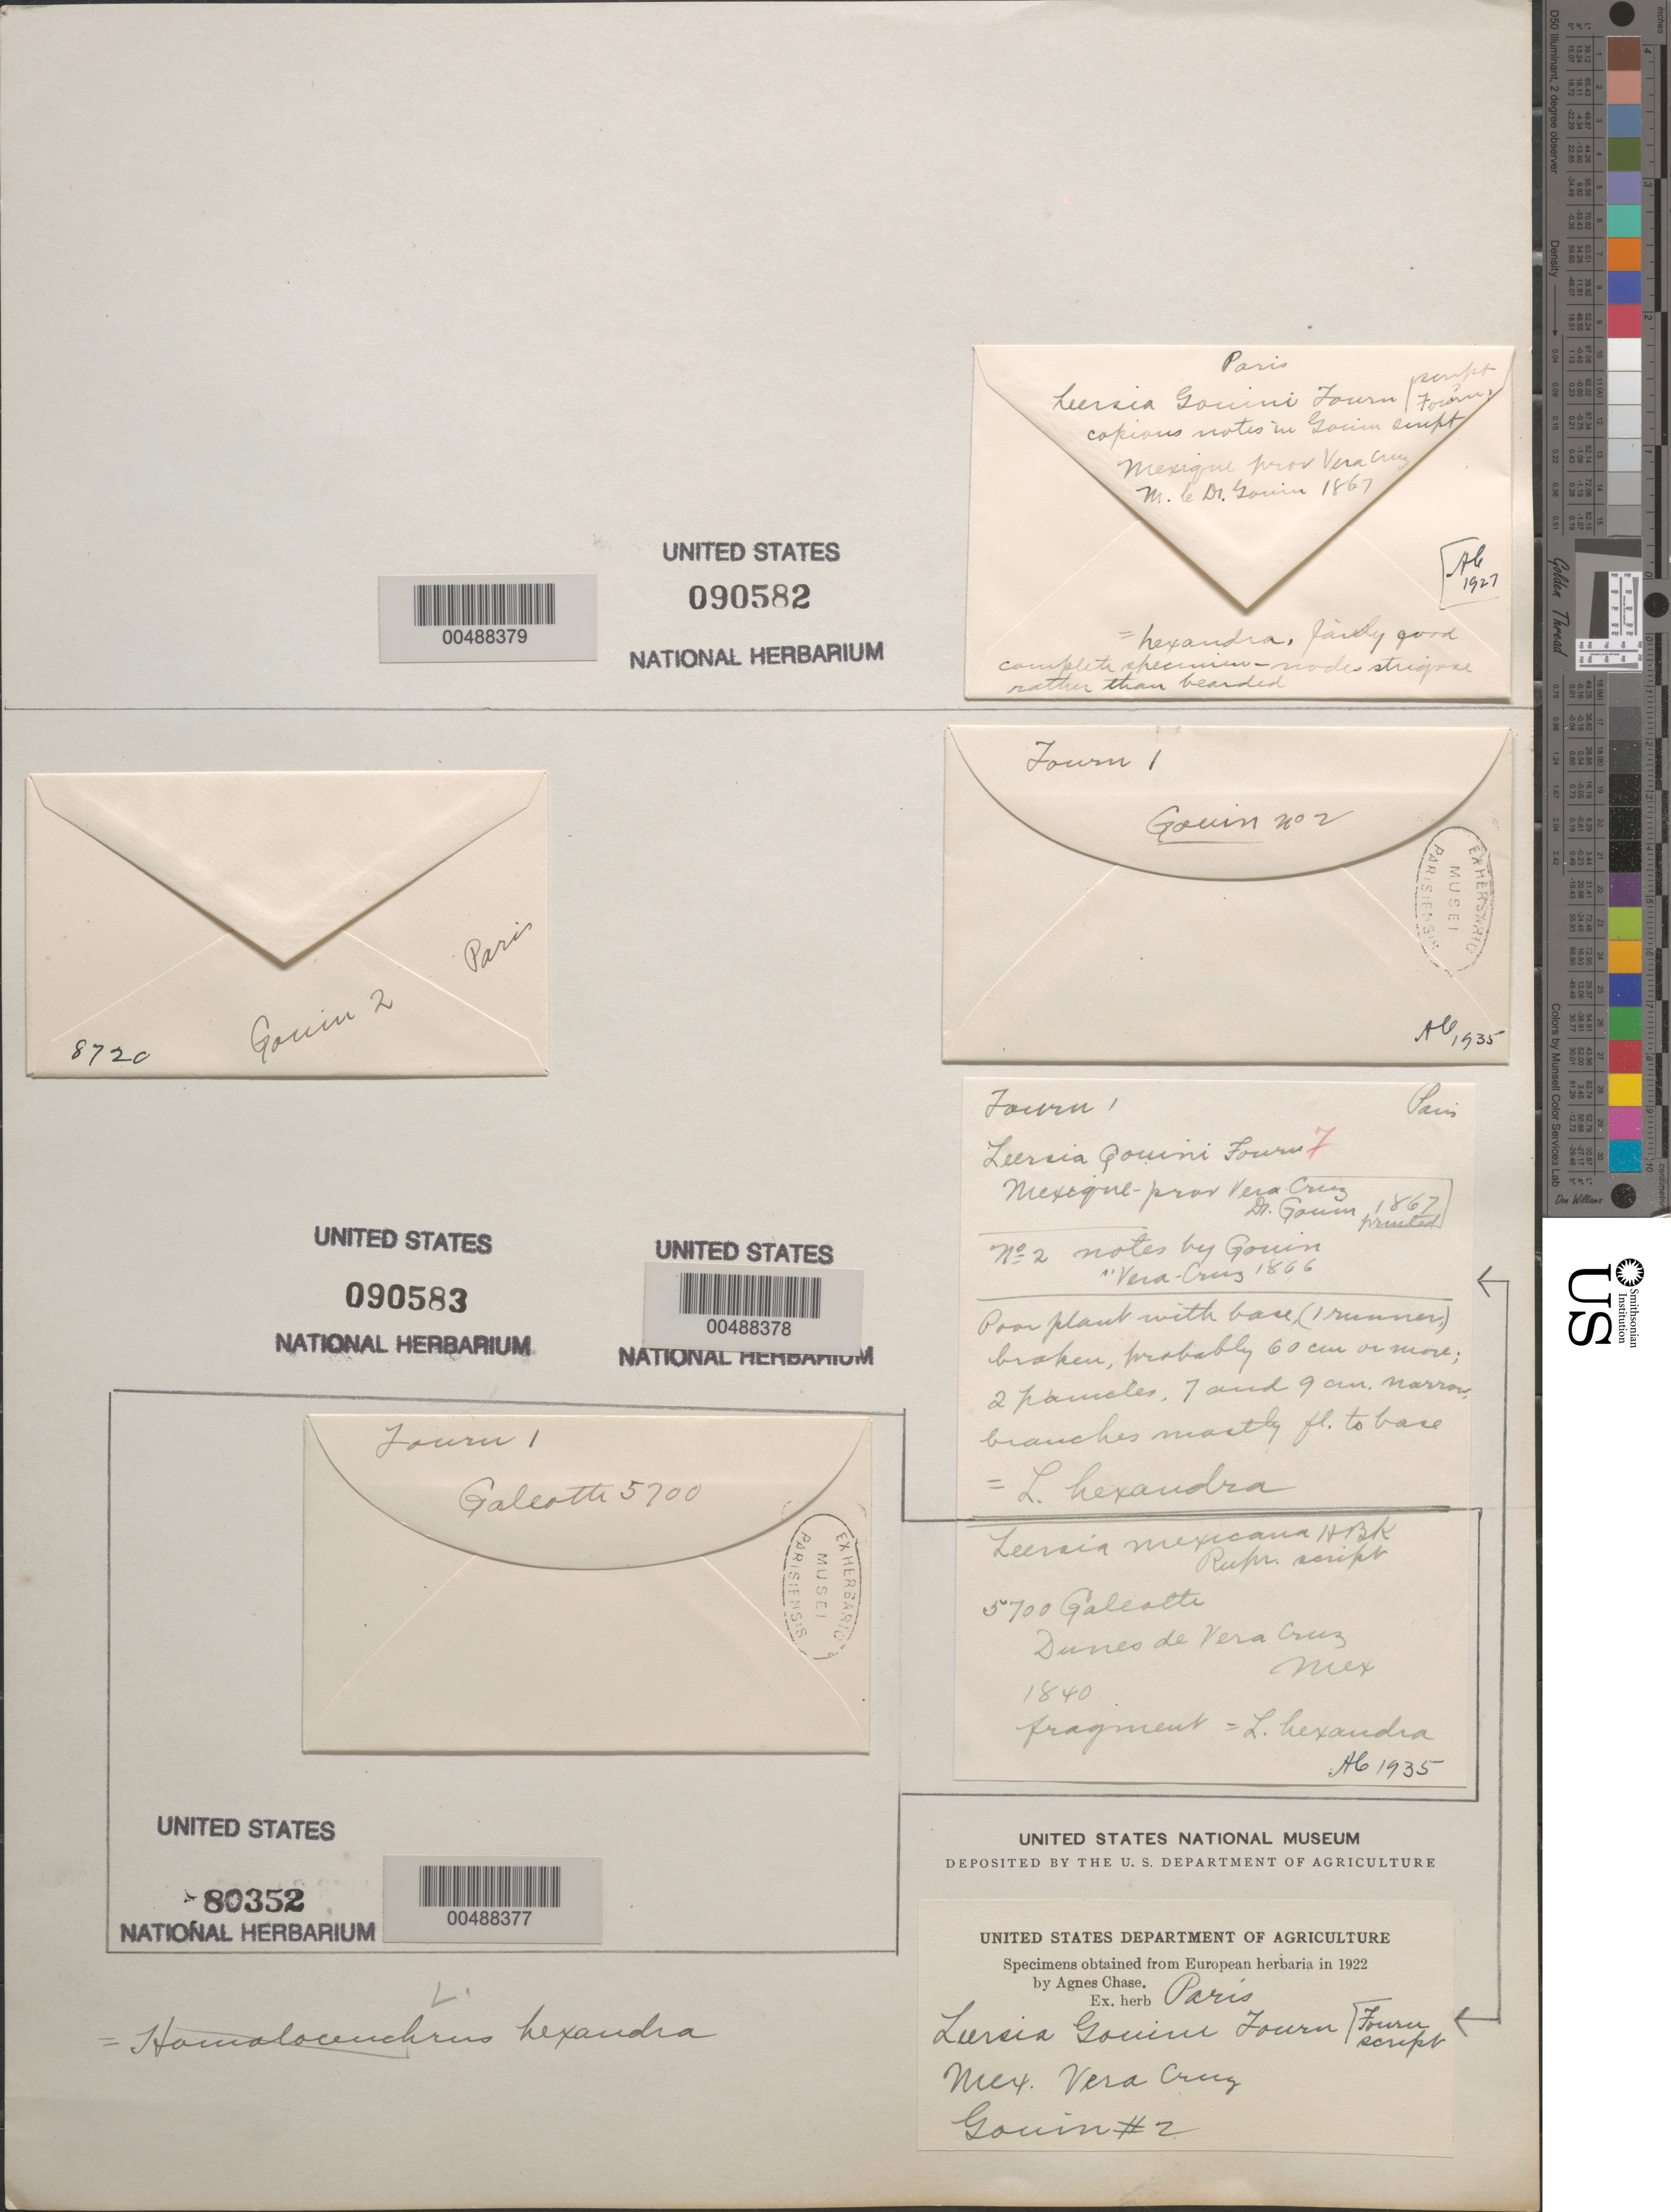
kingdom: Plantae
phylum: Tracheophyta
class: Liliopsida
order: Poales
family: Poaceae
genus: Leersia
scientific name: Leersia hexandra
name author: Sw.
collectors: F. M. G. Gouin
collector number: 90582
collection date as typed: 1867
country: Mexico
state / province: Veracruz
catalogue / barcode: US 90582